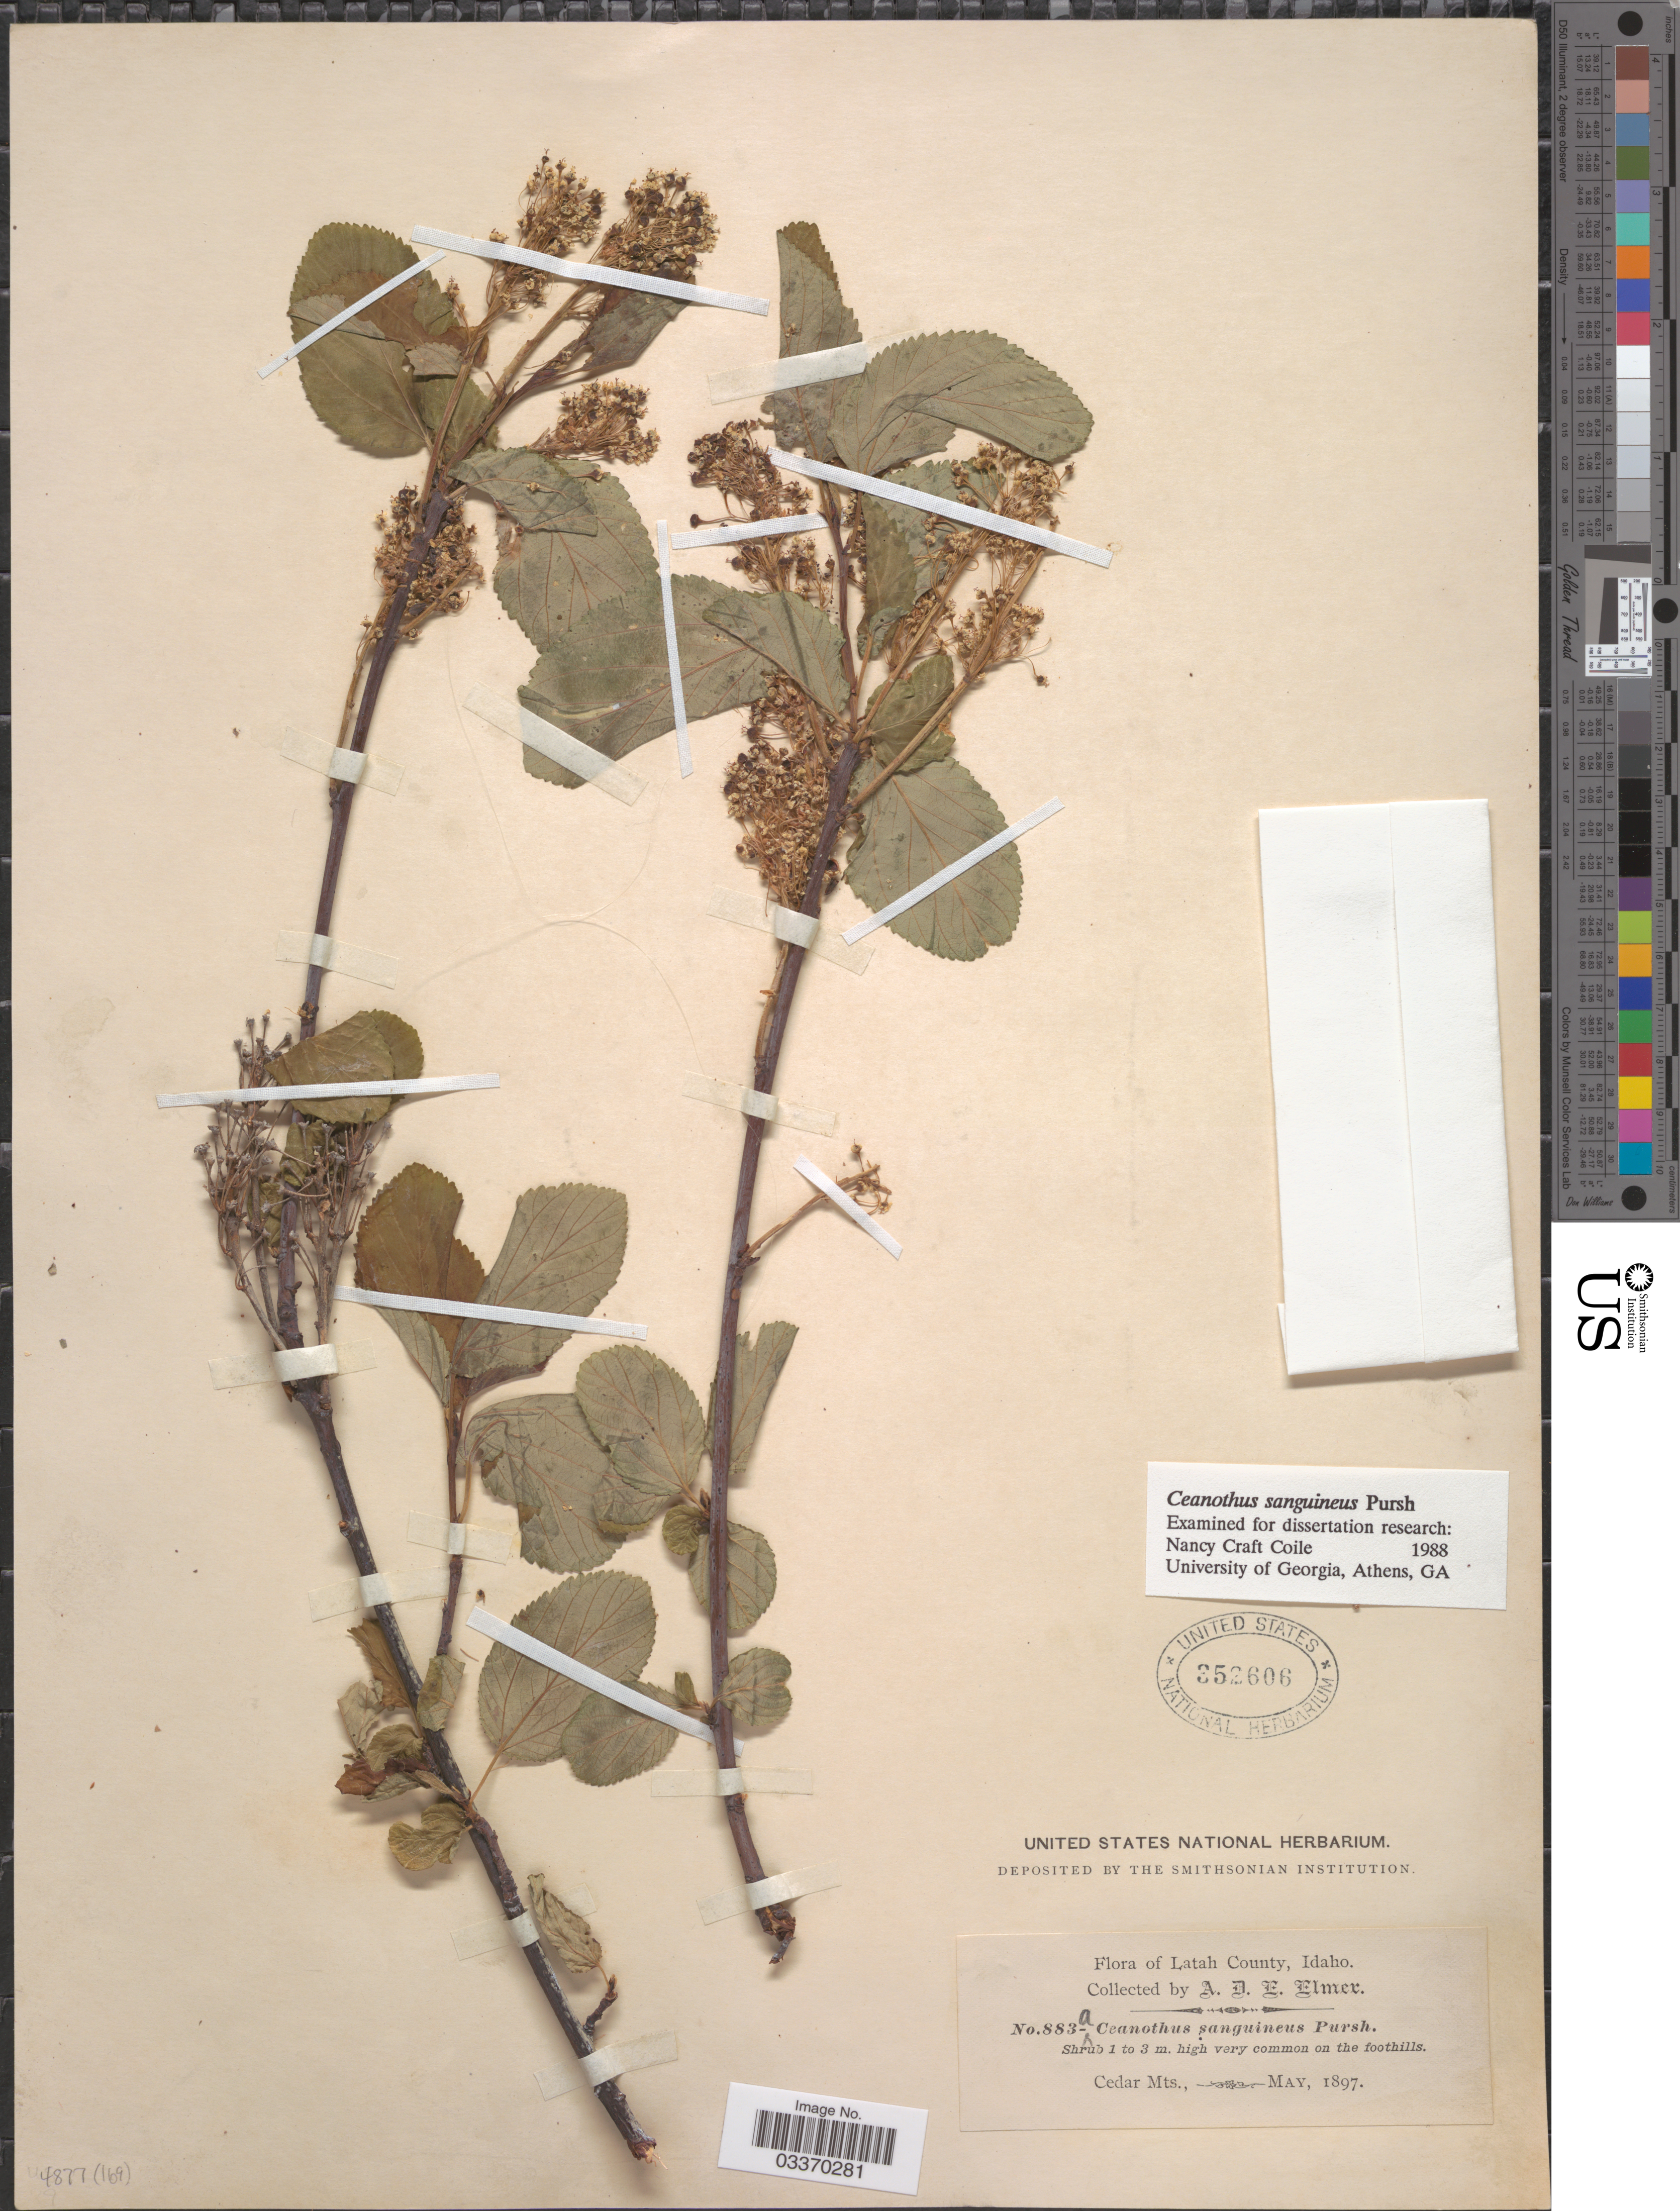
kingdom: Plantae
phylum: Tracheophyta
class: Magnoliopsida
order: Rosales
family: Rhamnaceae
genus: Ceanothus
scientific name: Ceanothus sanguineus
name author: Pursh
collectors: A. D. E. Elmer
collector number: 883a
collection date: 1897-05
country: United States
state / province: Idaho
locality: Latah County, Cedar Mts.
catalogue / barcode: US 352606